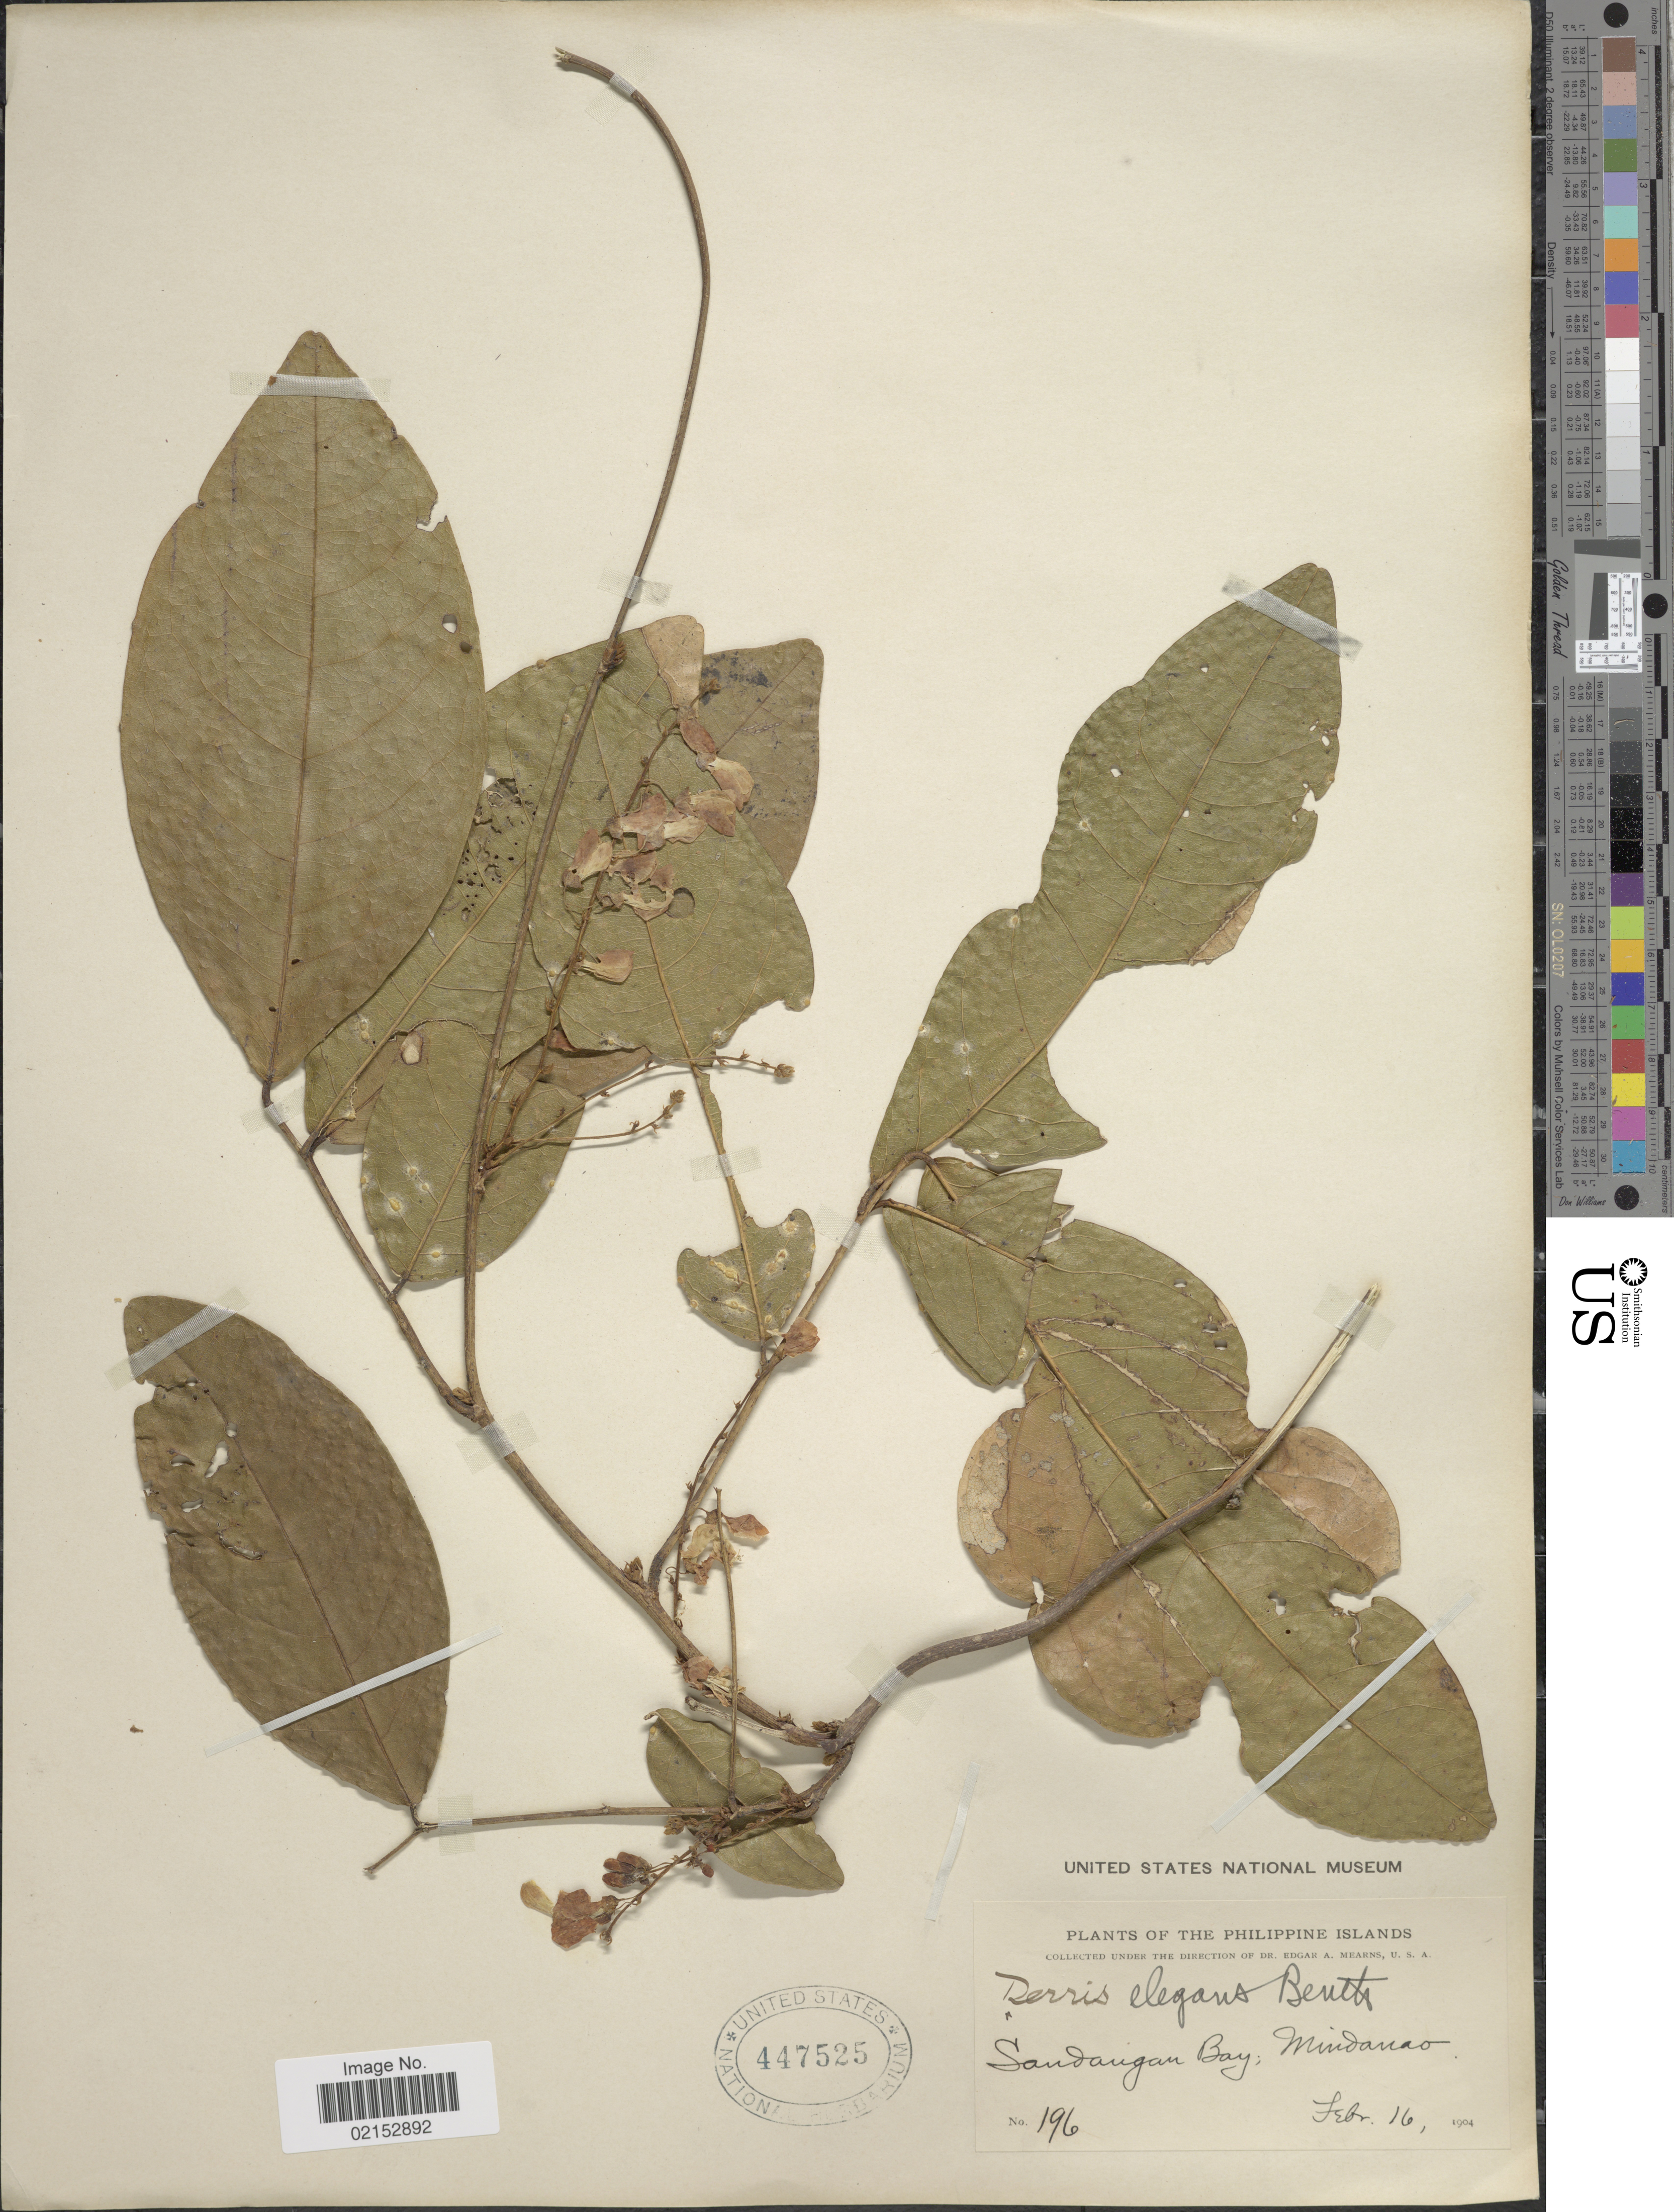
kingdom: Plantae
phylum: Tracheophyta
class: Magnoliopsida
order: Fabales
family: Fabaceae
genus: Derris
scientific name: Derris elegans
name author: Benth.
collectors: E. A. Mearns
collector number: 196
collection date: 1904-02-16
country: Philippines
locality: The Philippine Island, Sandangan Bay, Mindanao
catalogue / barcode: US 447525